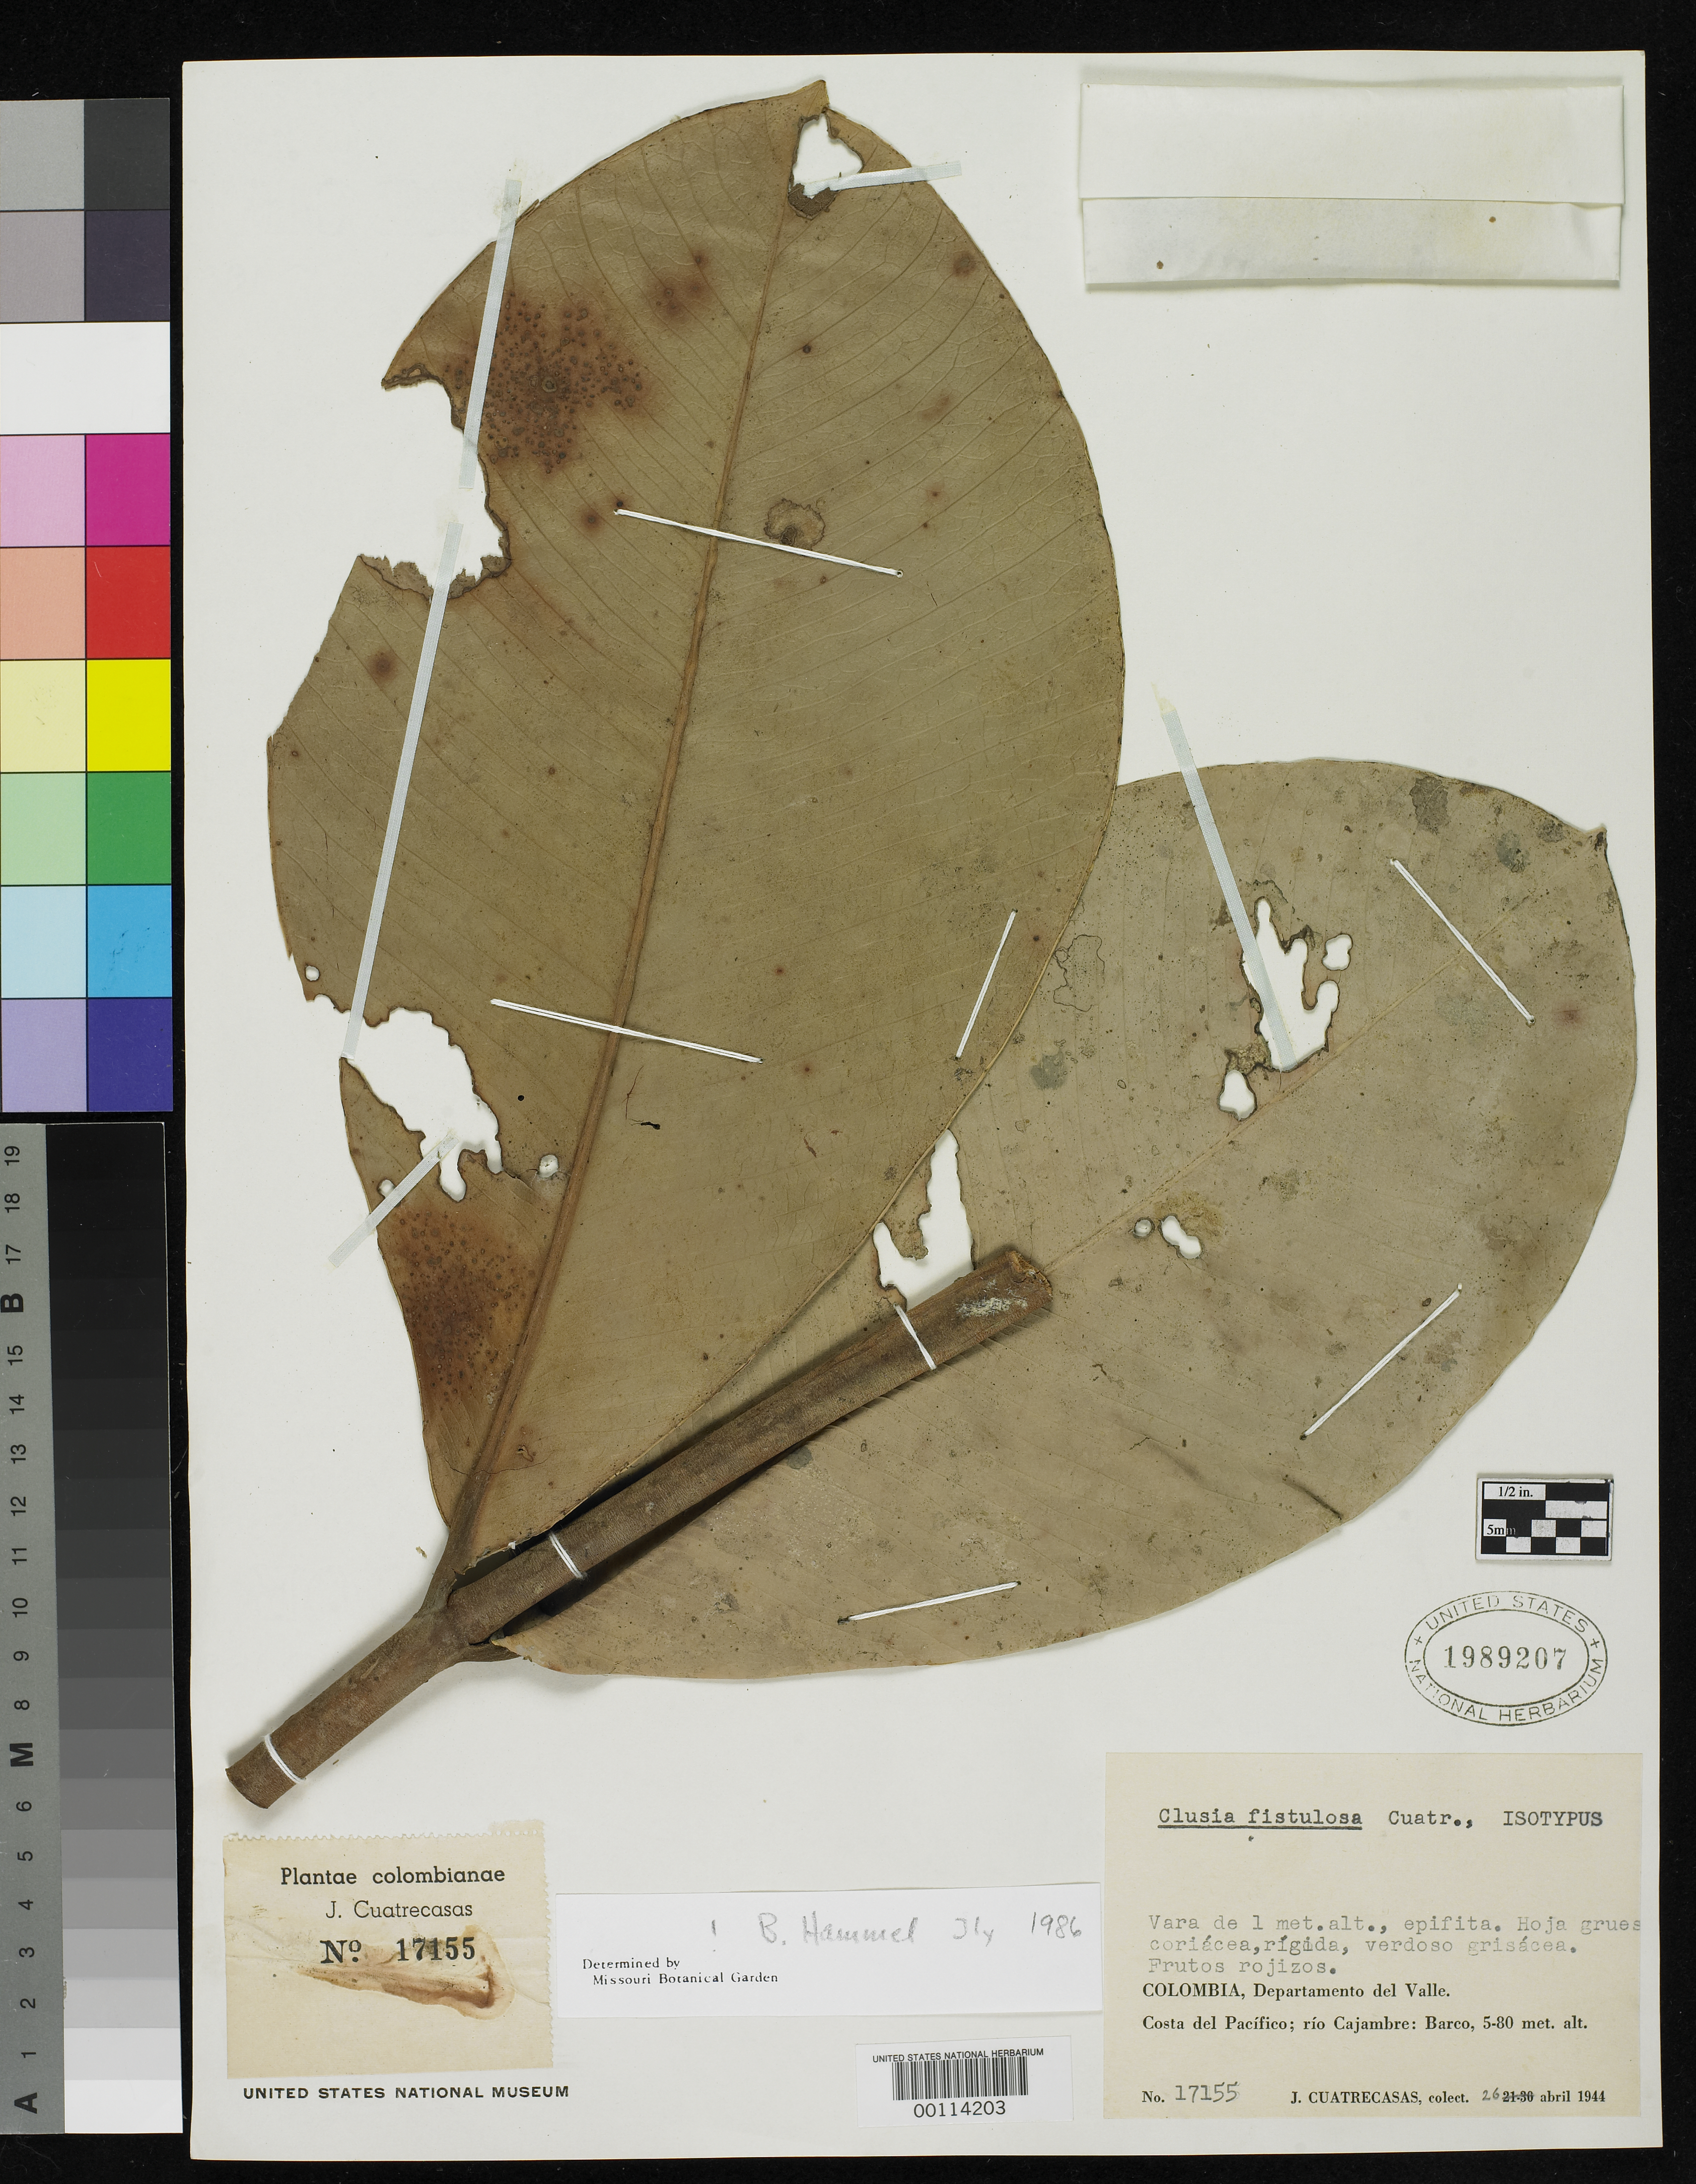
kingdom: Plantae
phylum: Tracheophyta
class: Magnoliopsida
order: Malpighiales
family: Clusiaceae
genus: Clusia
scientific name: Clusia fistulosa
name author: Cuatrec.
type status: Isotype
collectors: J. Cuatrecasas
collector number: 17155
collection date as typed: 26 Apr 1944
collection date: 1944-04-26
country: Colombia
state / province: Valle del Cauca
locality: Barco.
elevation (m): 5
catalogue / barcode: US 1989207